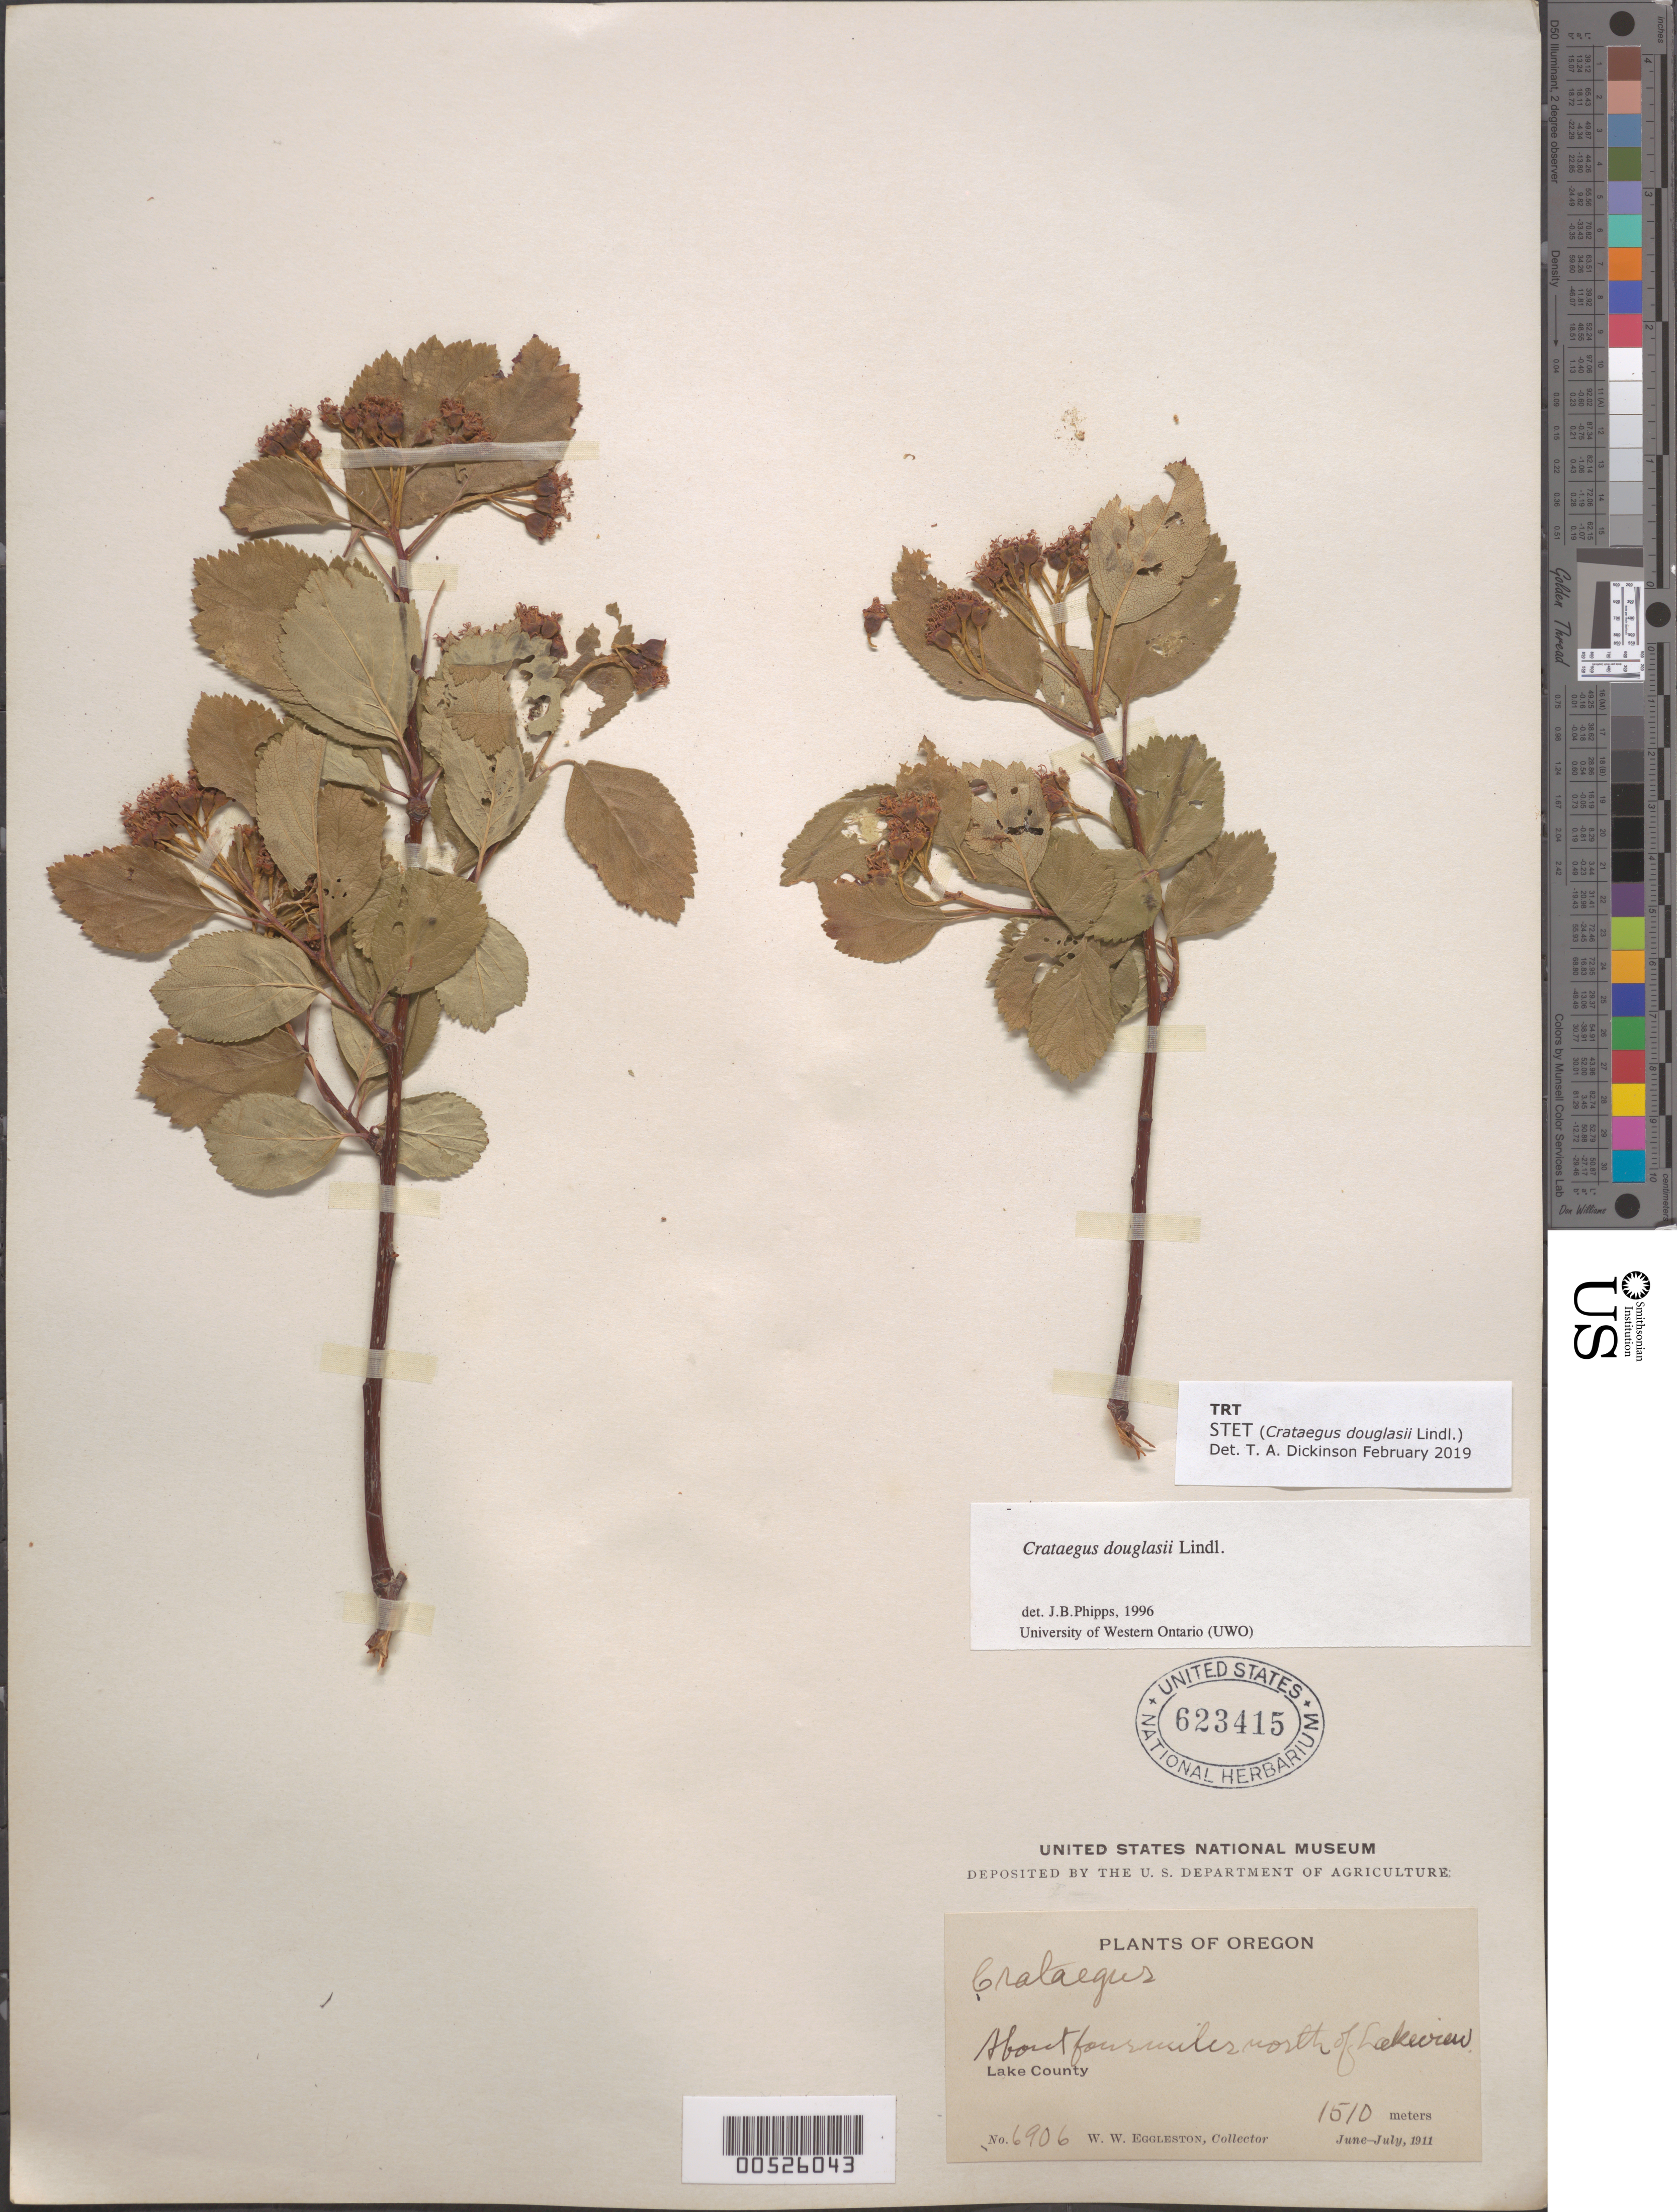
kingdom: Plantae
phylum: Tracheophyta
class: Magnoliopsida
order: Rosales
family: Rosaceae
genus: Crataegus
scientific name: Crataegus douglasii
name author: Lindl.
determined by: Phipps, James B., (UWO), University of Western Ontario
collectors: W. W. Eggleston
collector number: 6906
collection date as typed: Jun 1911 to -- Jul 1911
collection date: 1911-06/1911-07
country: United States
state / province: Oregon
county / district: Lake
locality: About 4 mi. N of Lakeview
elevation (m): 1510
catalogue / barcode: US 623415